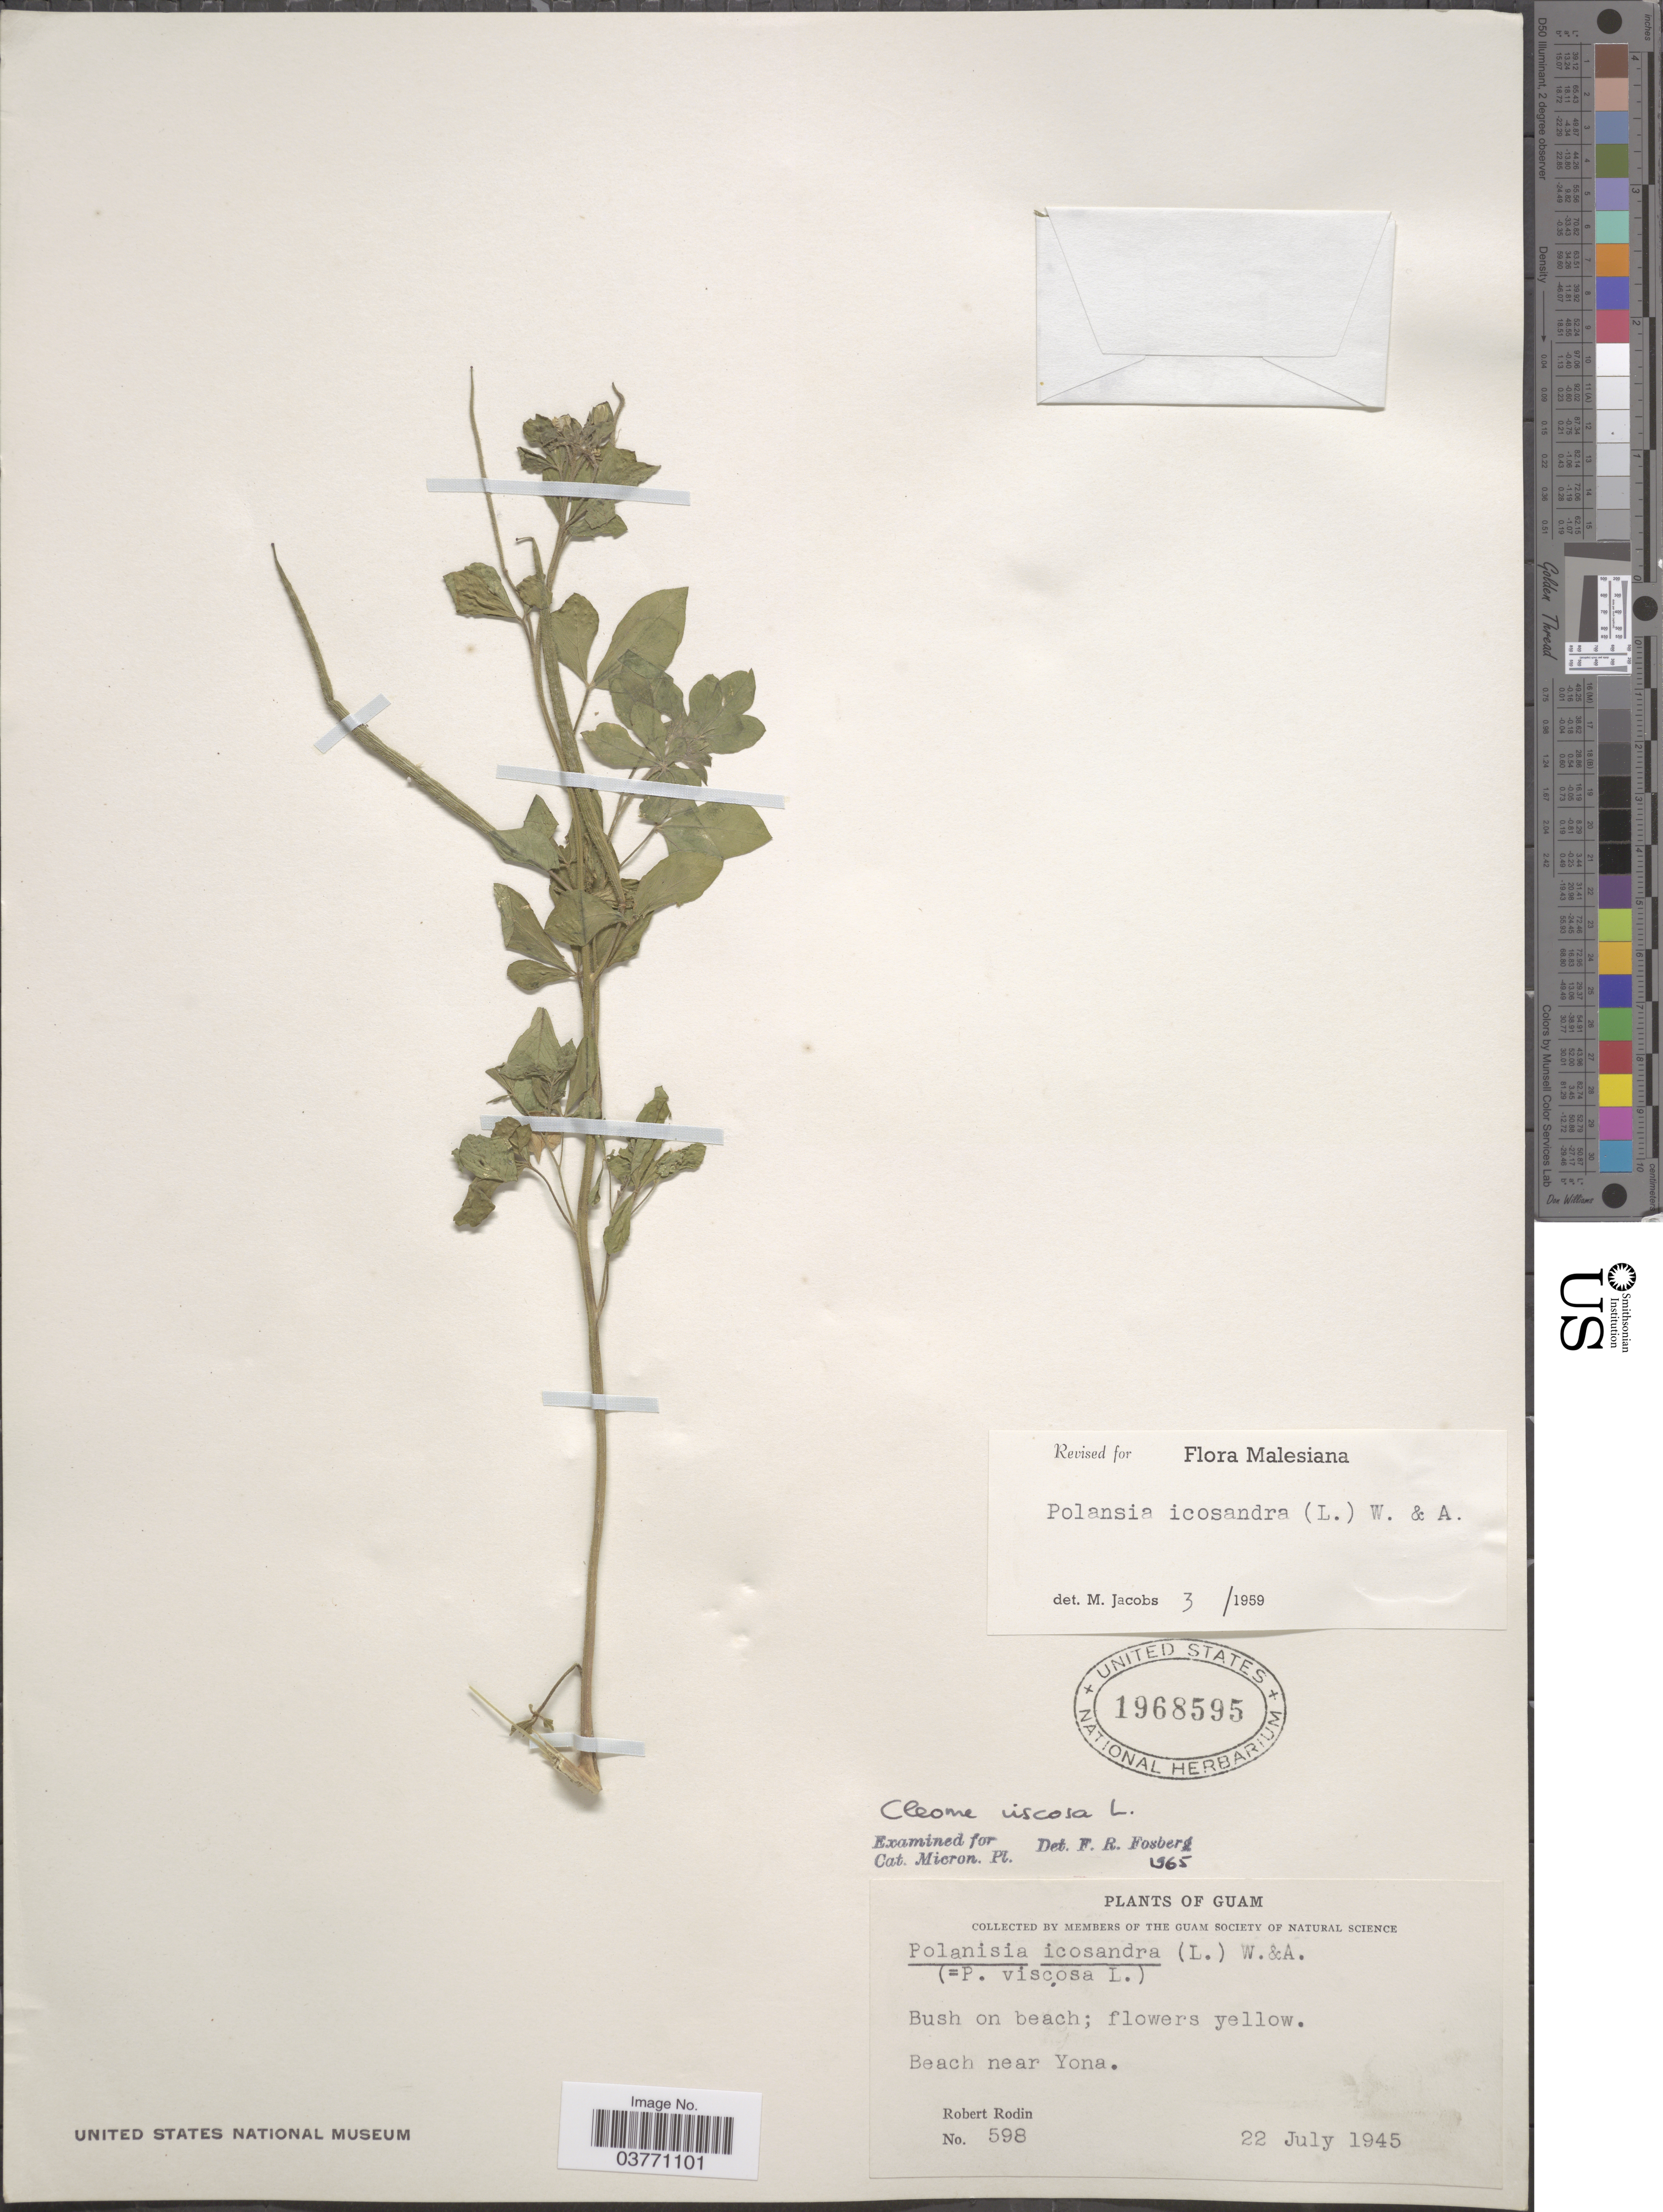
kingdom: Plantae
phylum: Tracheophyta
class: Magnoliopsida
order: Brassicales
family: Cleomaceae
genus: Arivela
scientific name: Arivela viscosa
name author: (L.) Raf.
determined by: Wagner, W. L., (BOT), Smithsonian Institution - National Museum of Natural History (UNITED STATES)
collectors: R. Rodin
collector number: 598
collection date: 1945-07-22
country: Guam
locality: Beach near Yona.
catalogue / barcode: US 1968595